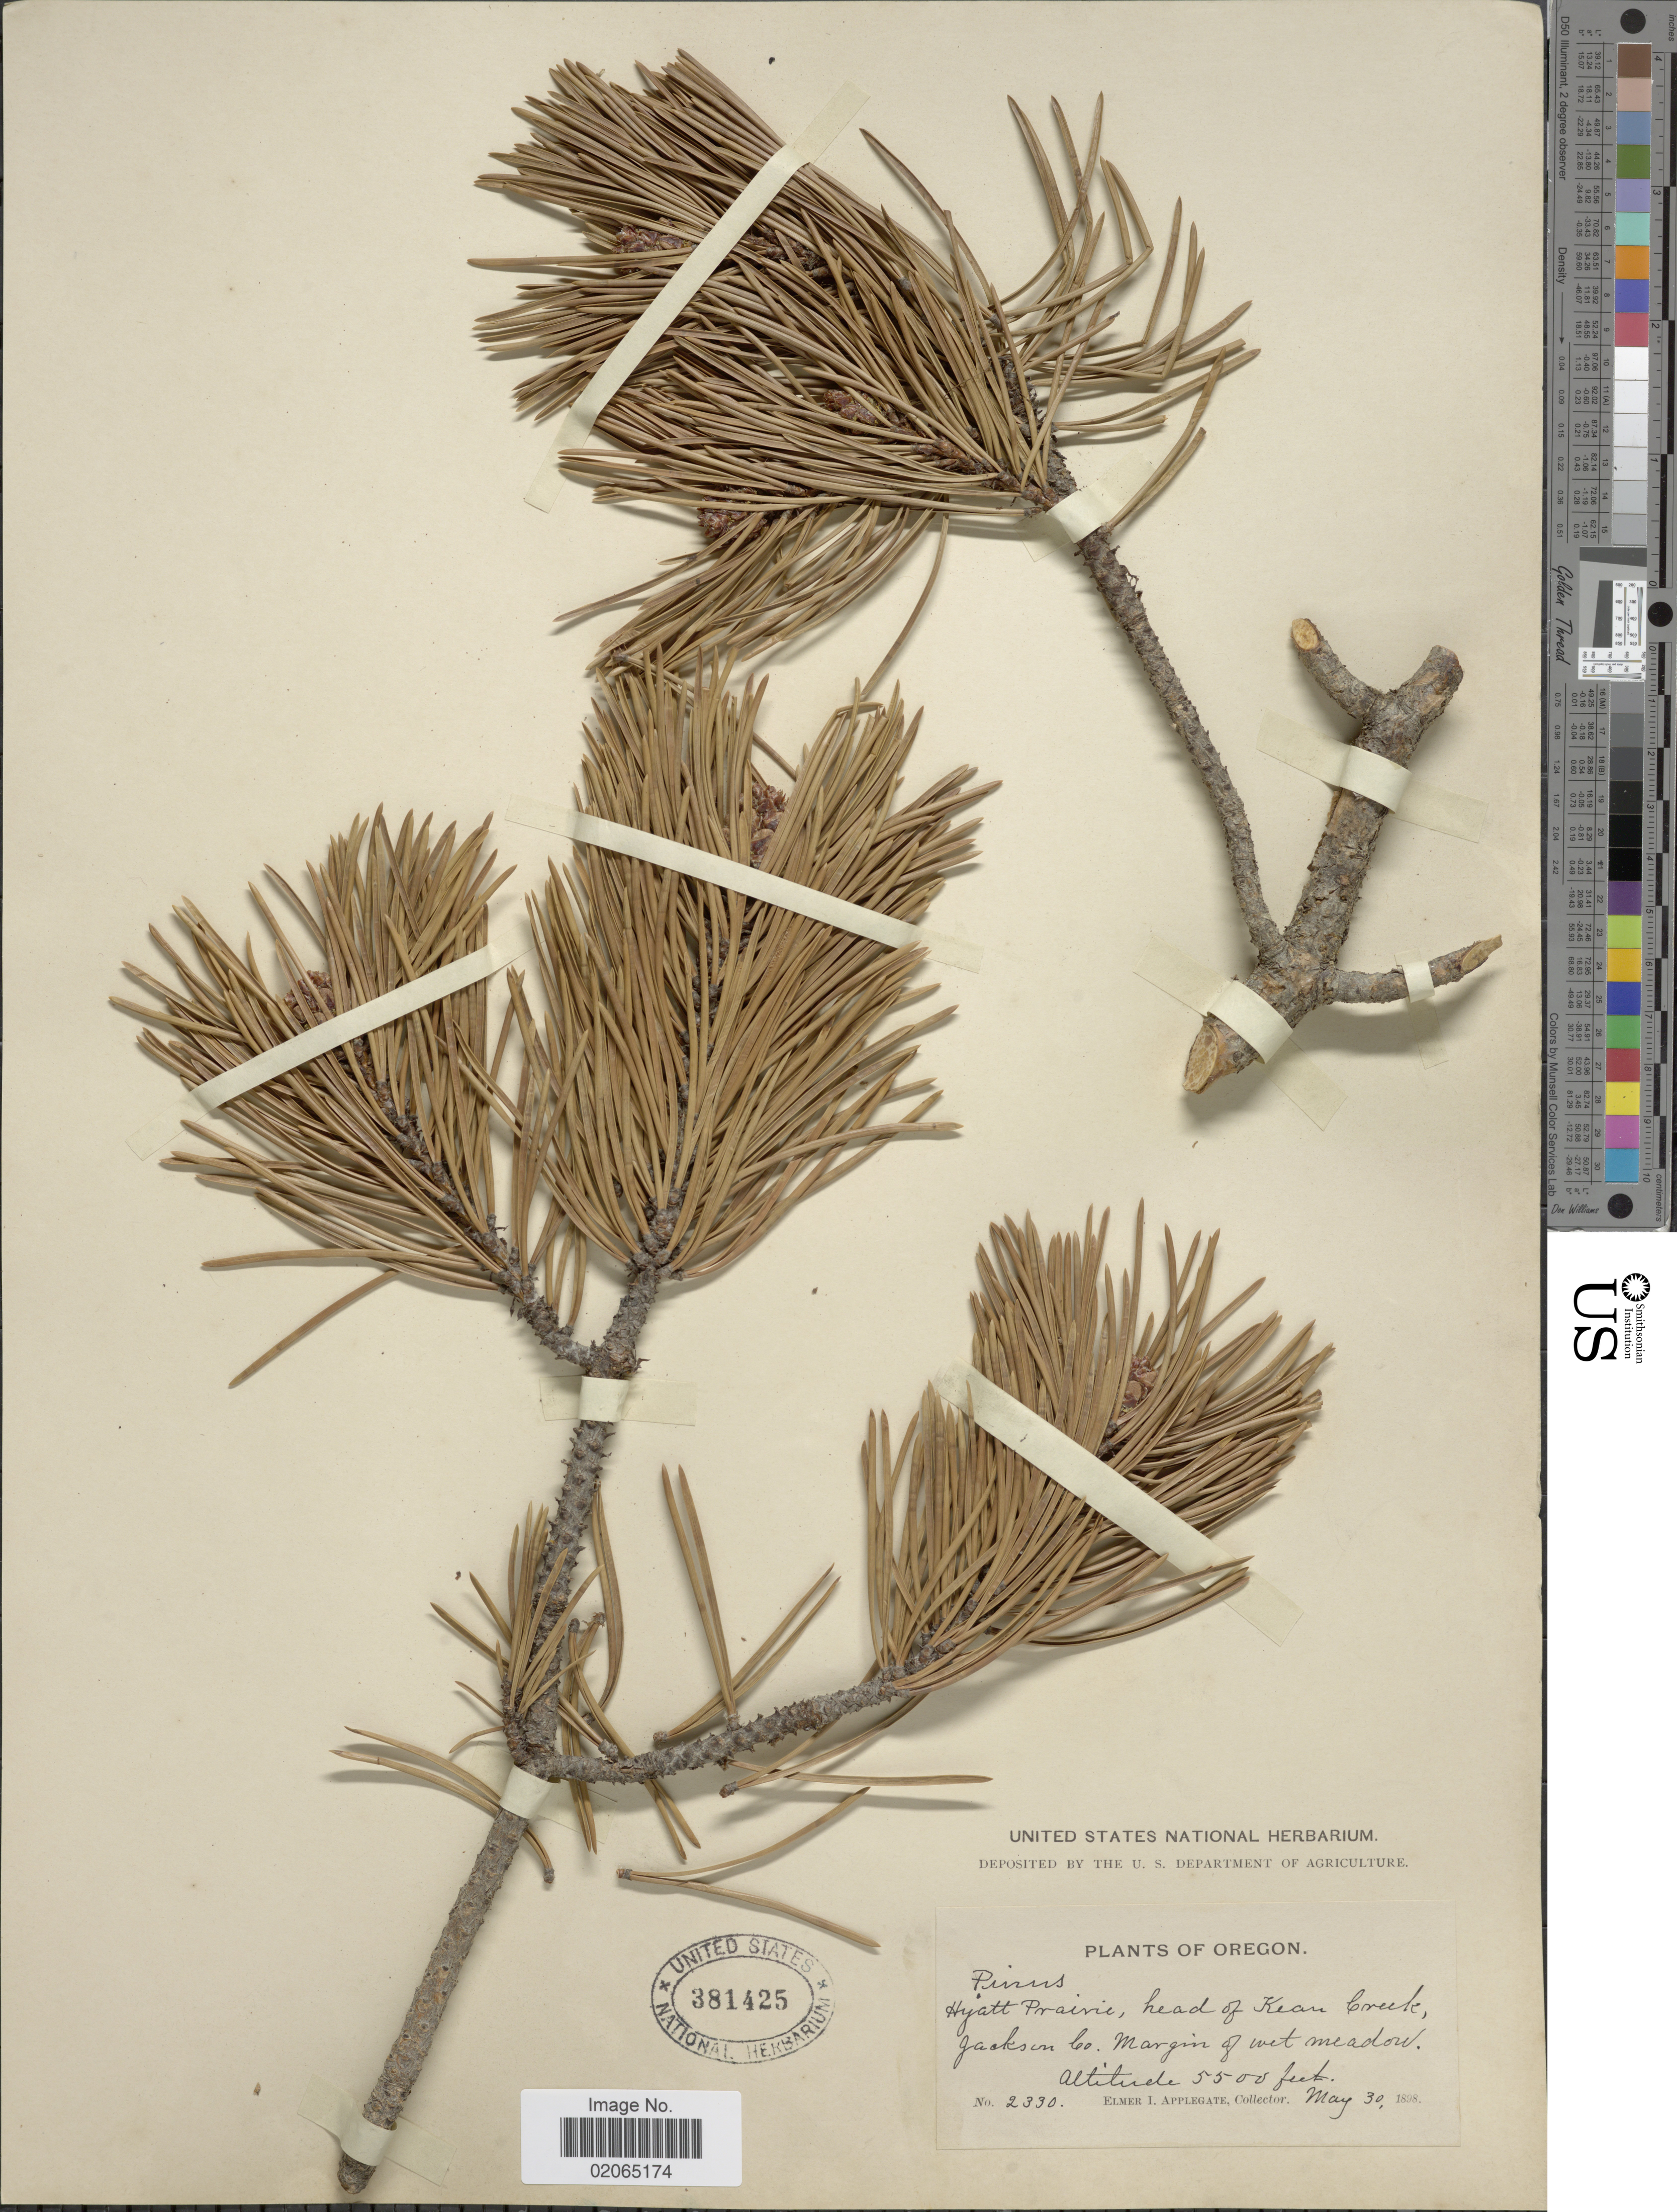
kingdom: Plantae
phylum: Tracheophyta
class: Pinopsida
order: Pinales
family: Pinaceae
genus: Pinus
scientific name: Pinus sp.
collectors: E. I. Applegate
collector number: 2330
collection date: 1898-05-30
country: United States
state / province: Oregon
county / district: Jackson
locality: Hyatt prairie, head of Kean Creek, jackson Co. Margin of wet meadow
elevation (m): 1676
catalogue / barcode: US 381425